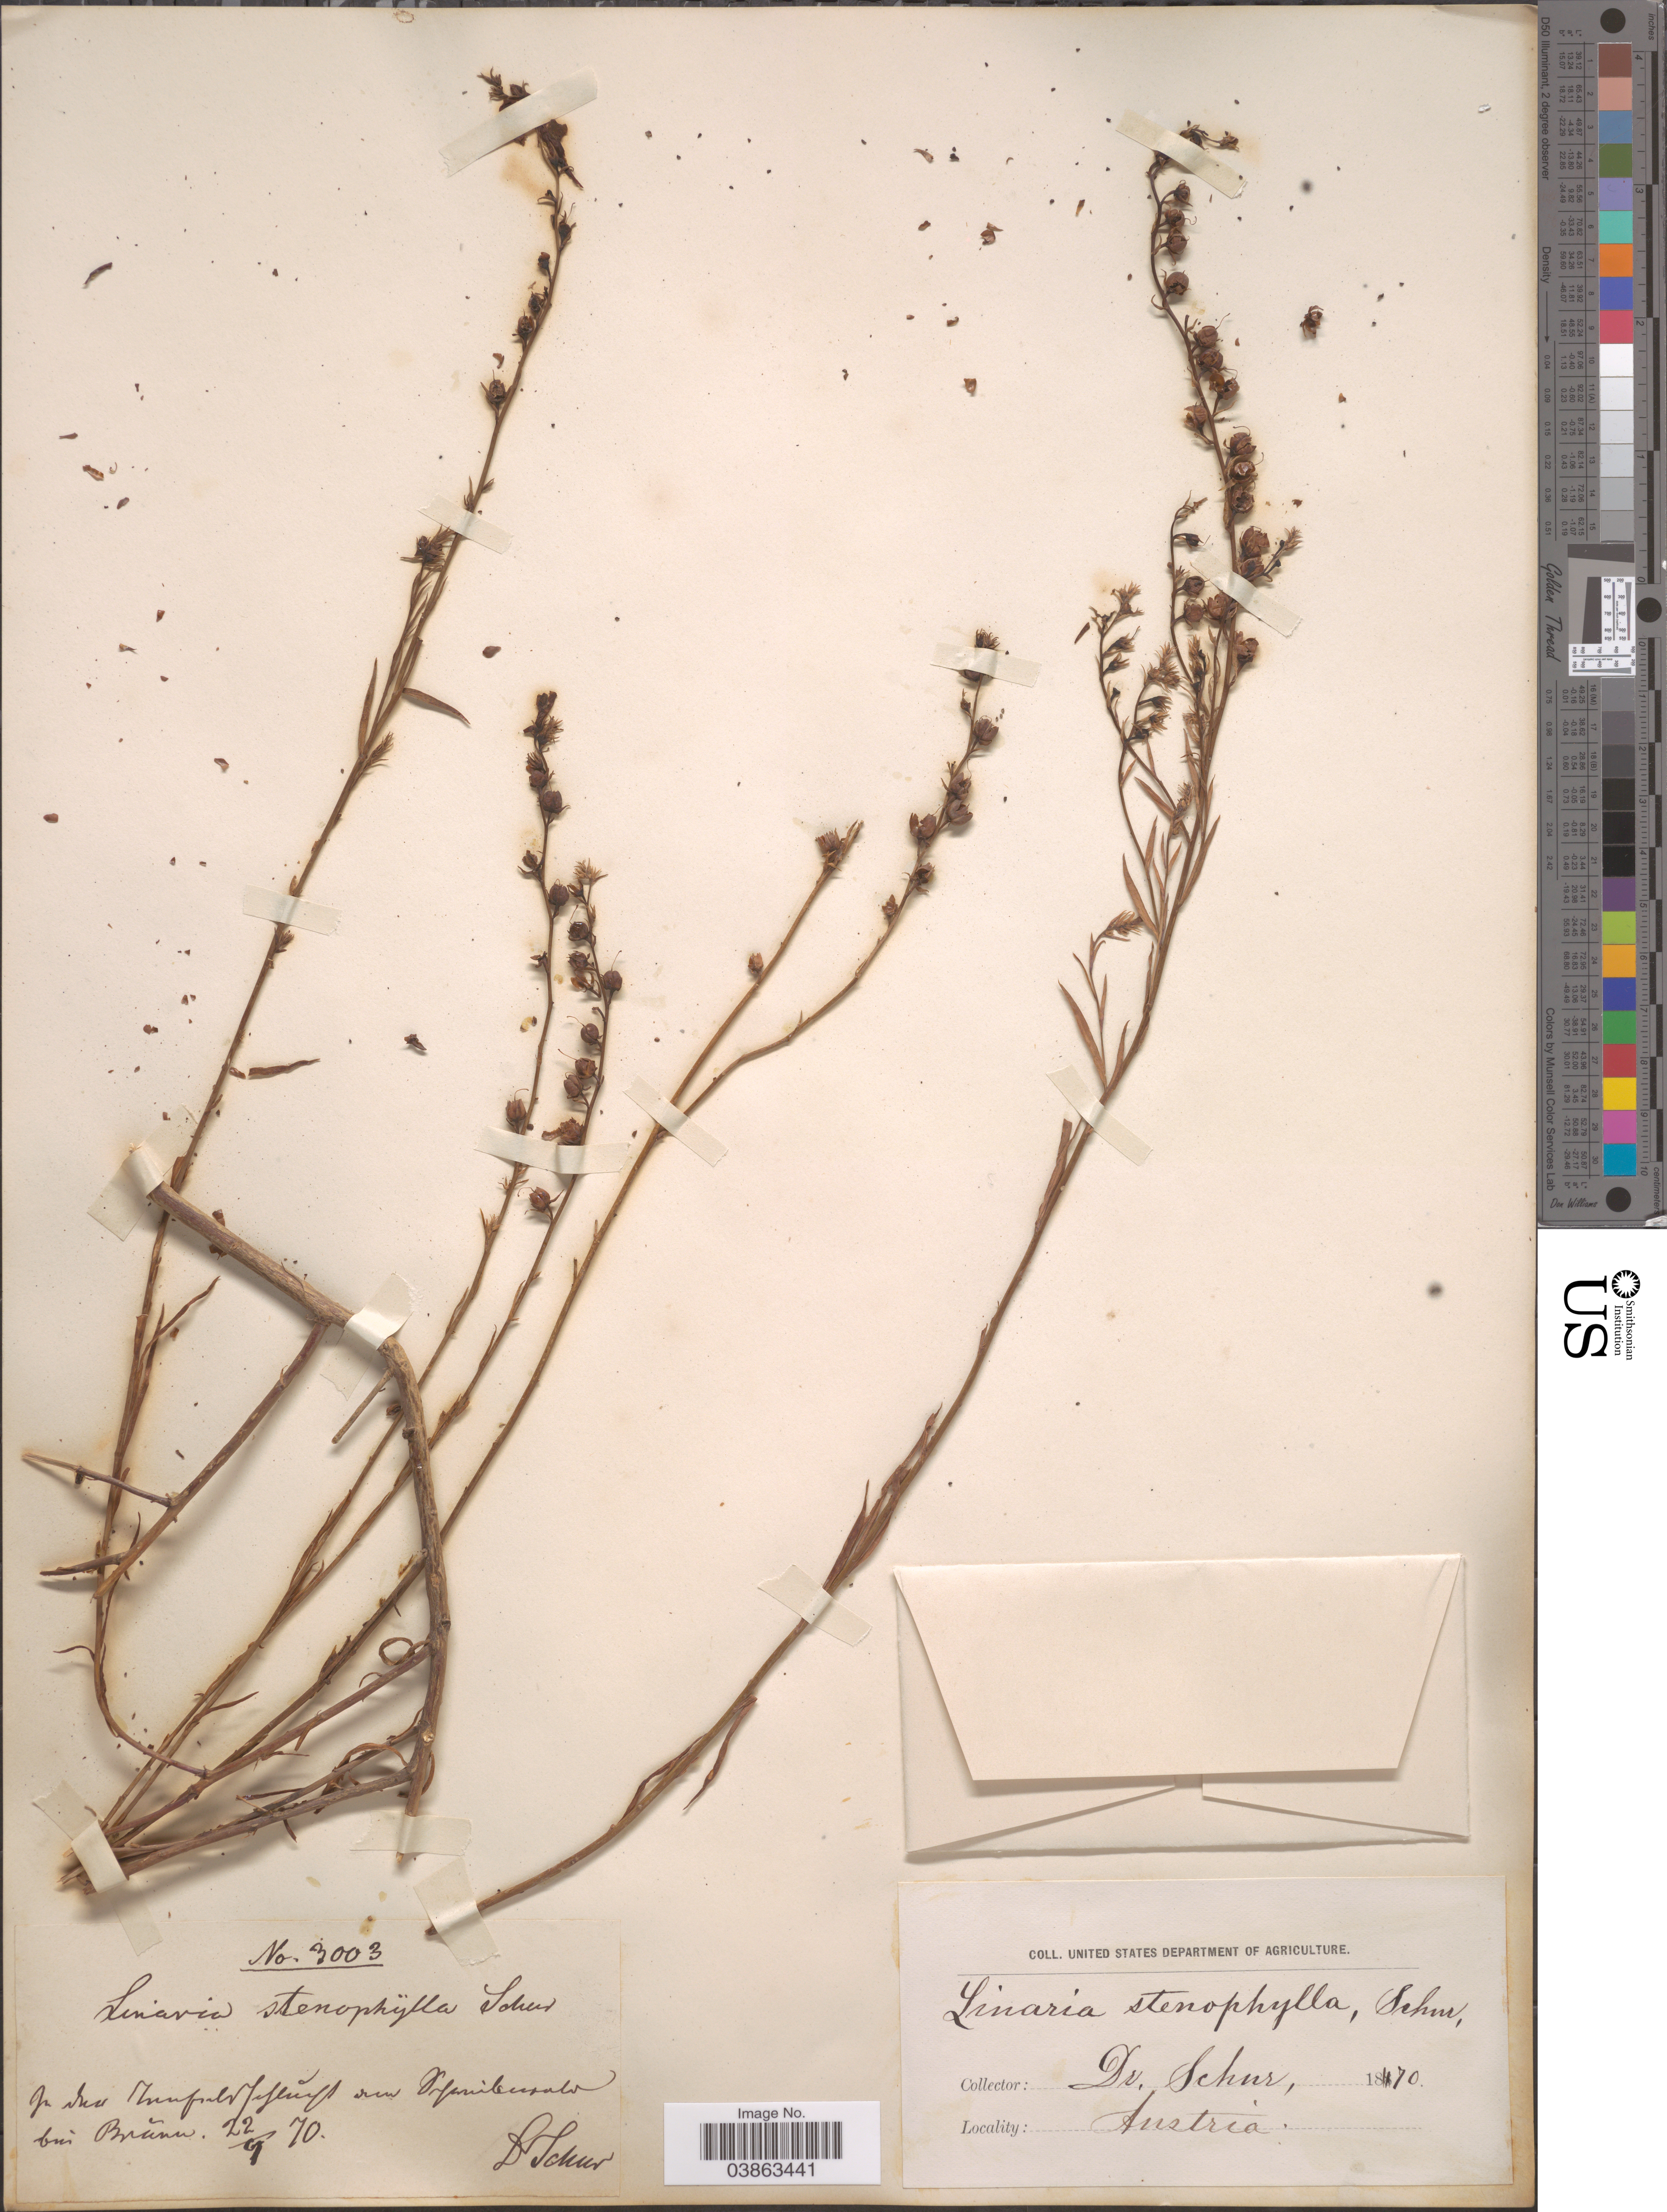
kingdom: Plantae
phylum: Tracheophyta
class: Magnoliopsida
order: Lamiales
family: Plantaginaceae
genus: Linaria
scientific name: Linaria stenophylla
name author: Schur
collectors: Schur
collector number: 3003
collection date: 1870-09-22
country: Austria